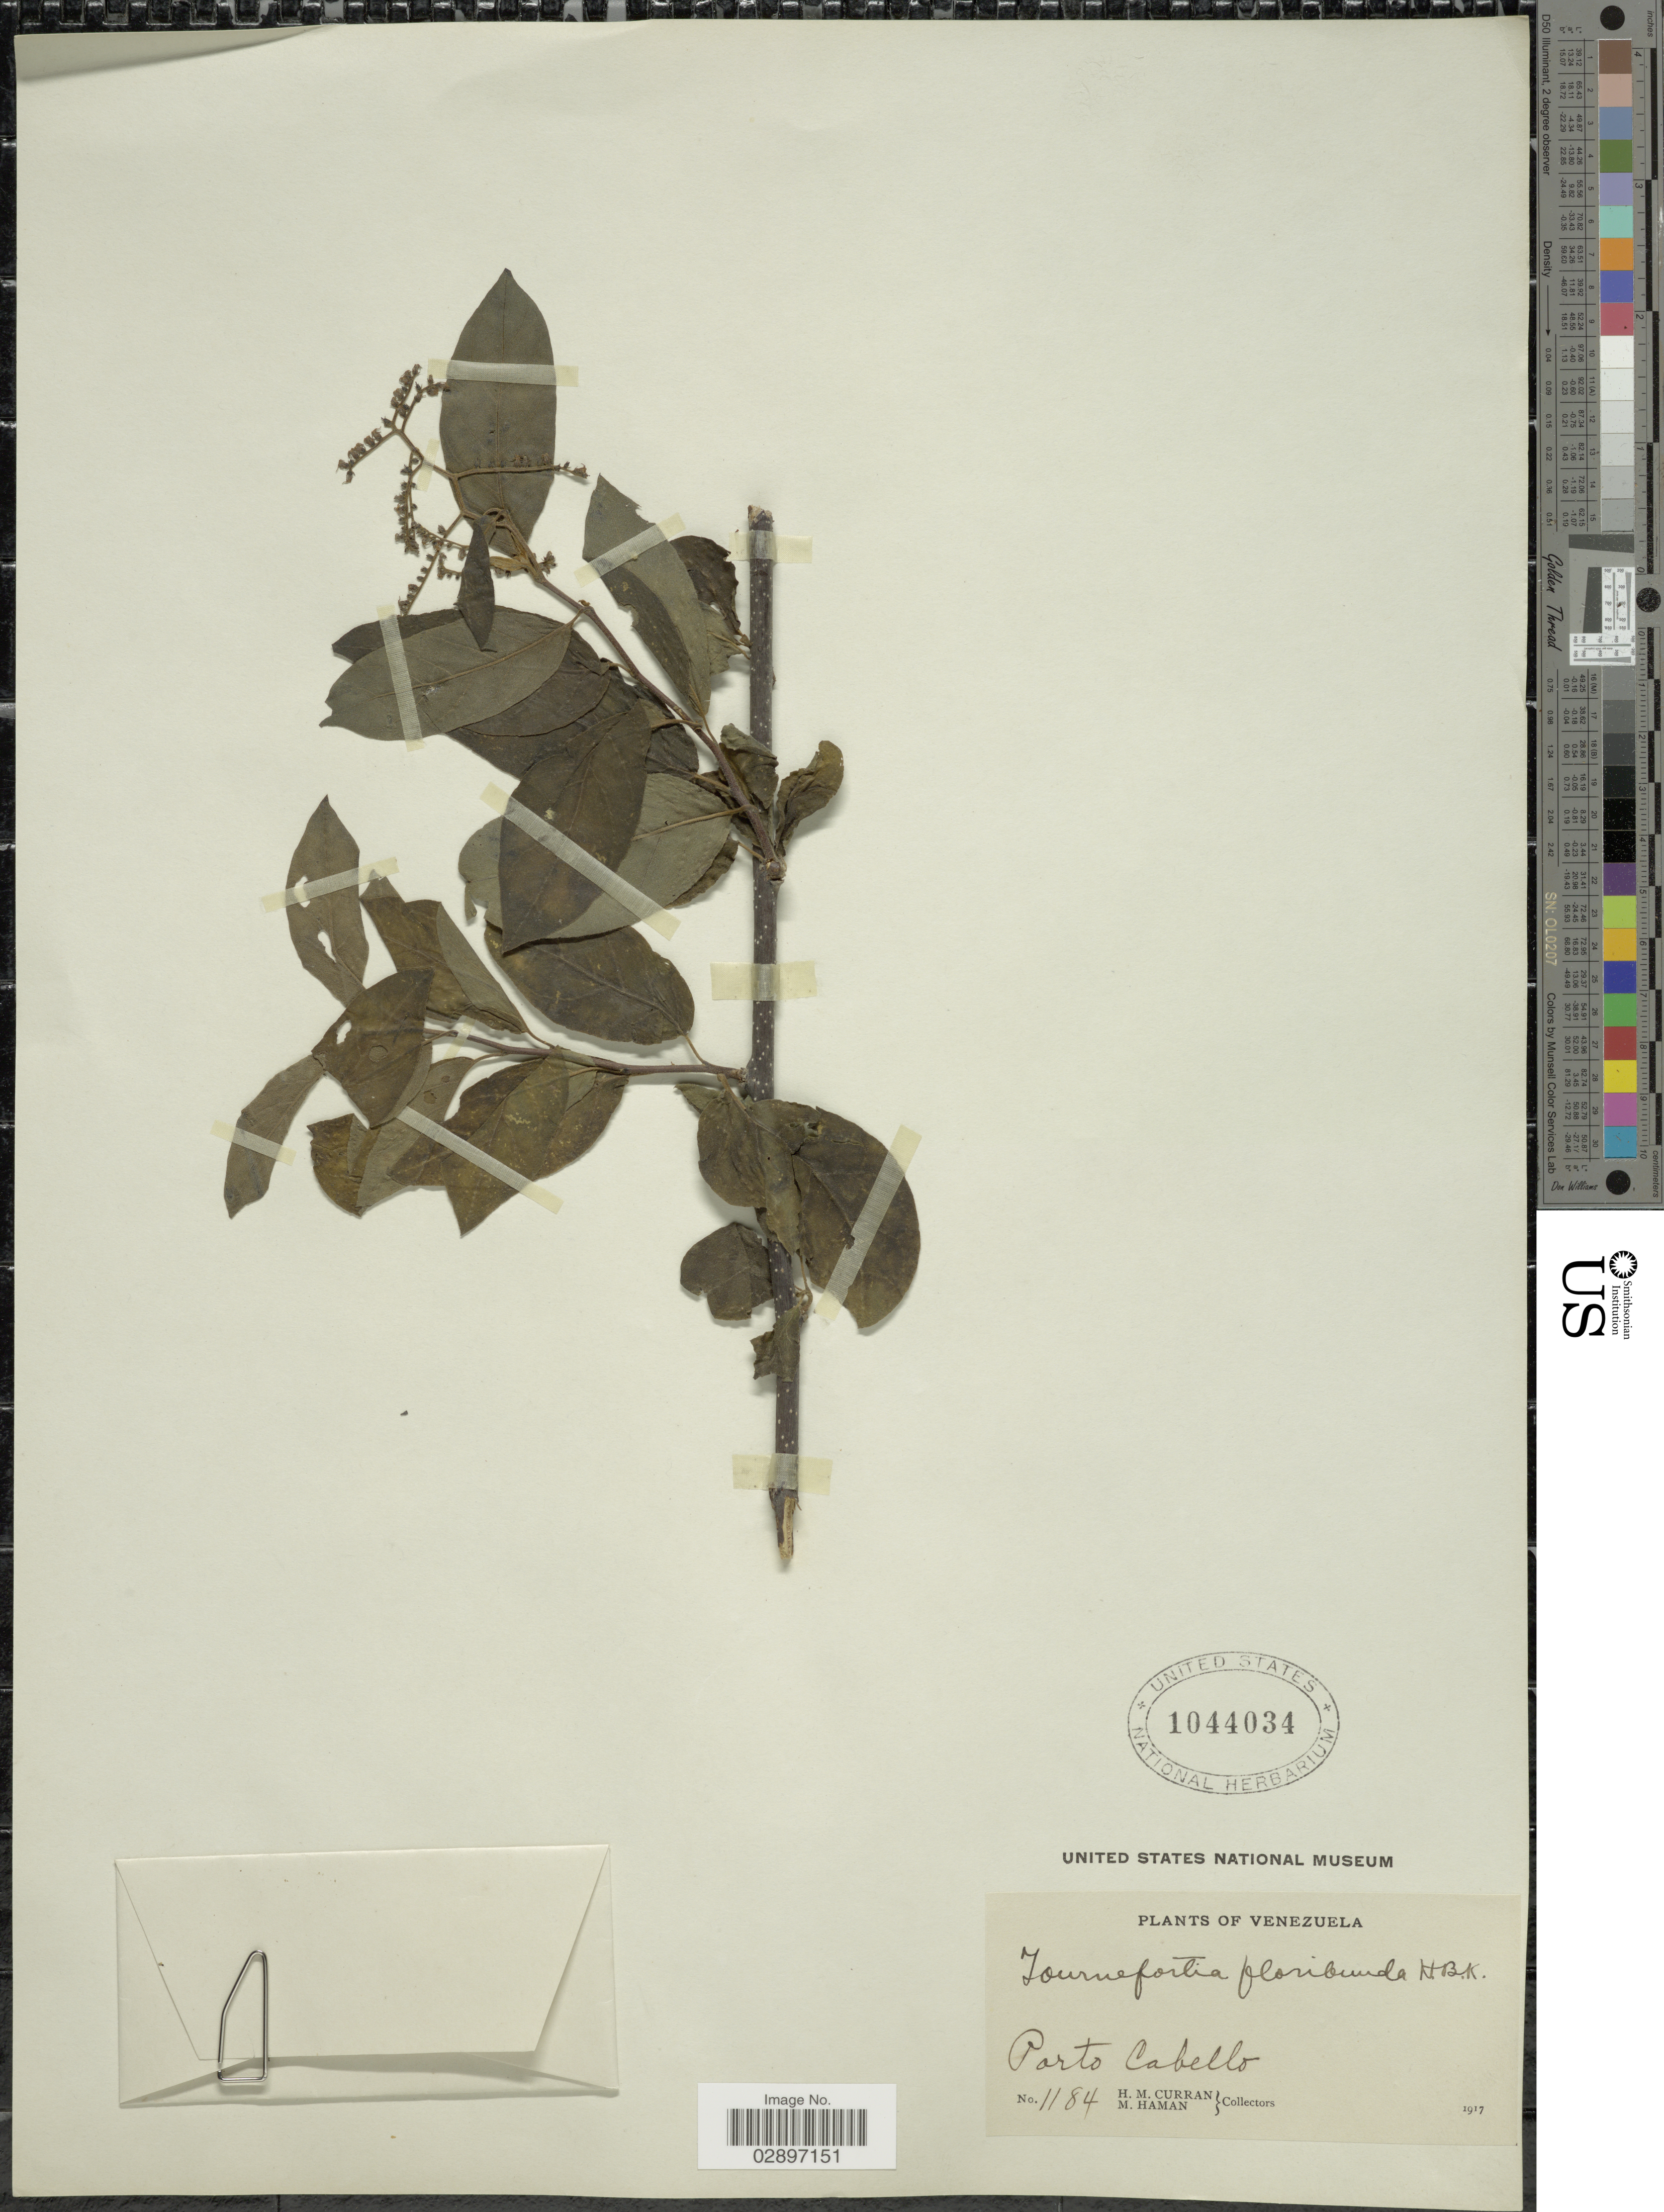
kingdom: Plantae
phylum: Tracheophyta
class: Magnoliopsida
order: Boraginales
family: Heliotropiaceae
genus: Tournefortia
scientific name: Tournefortia floribunda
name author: Kunth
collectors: H. M. Curran & M. Haman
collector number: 1184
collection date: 1917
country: Venezuela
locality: Porto Cabello.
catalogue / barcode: US 1044034